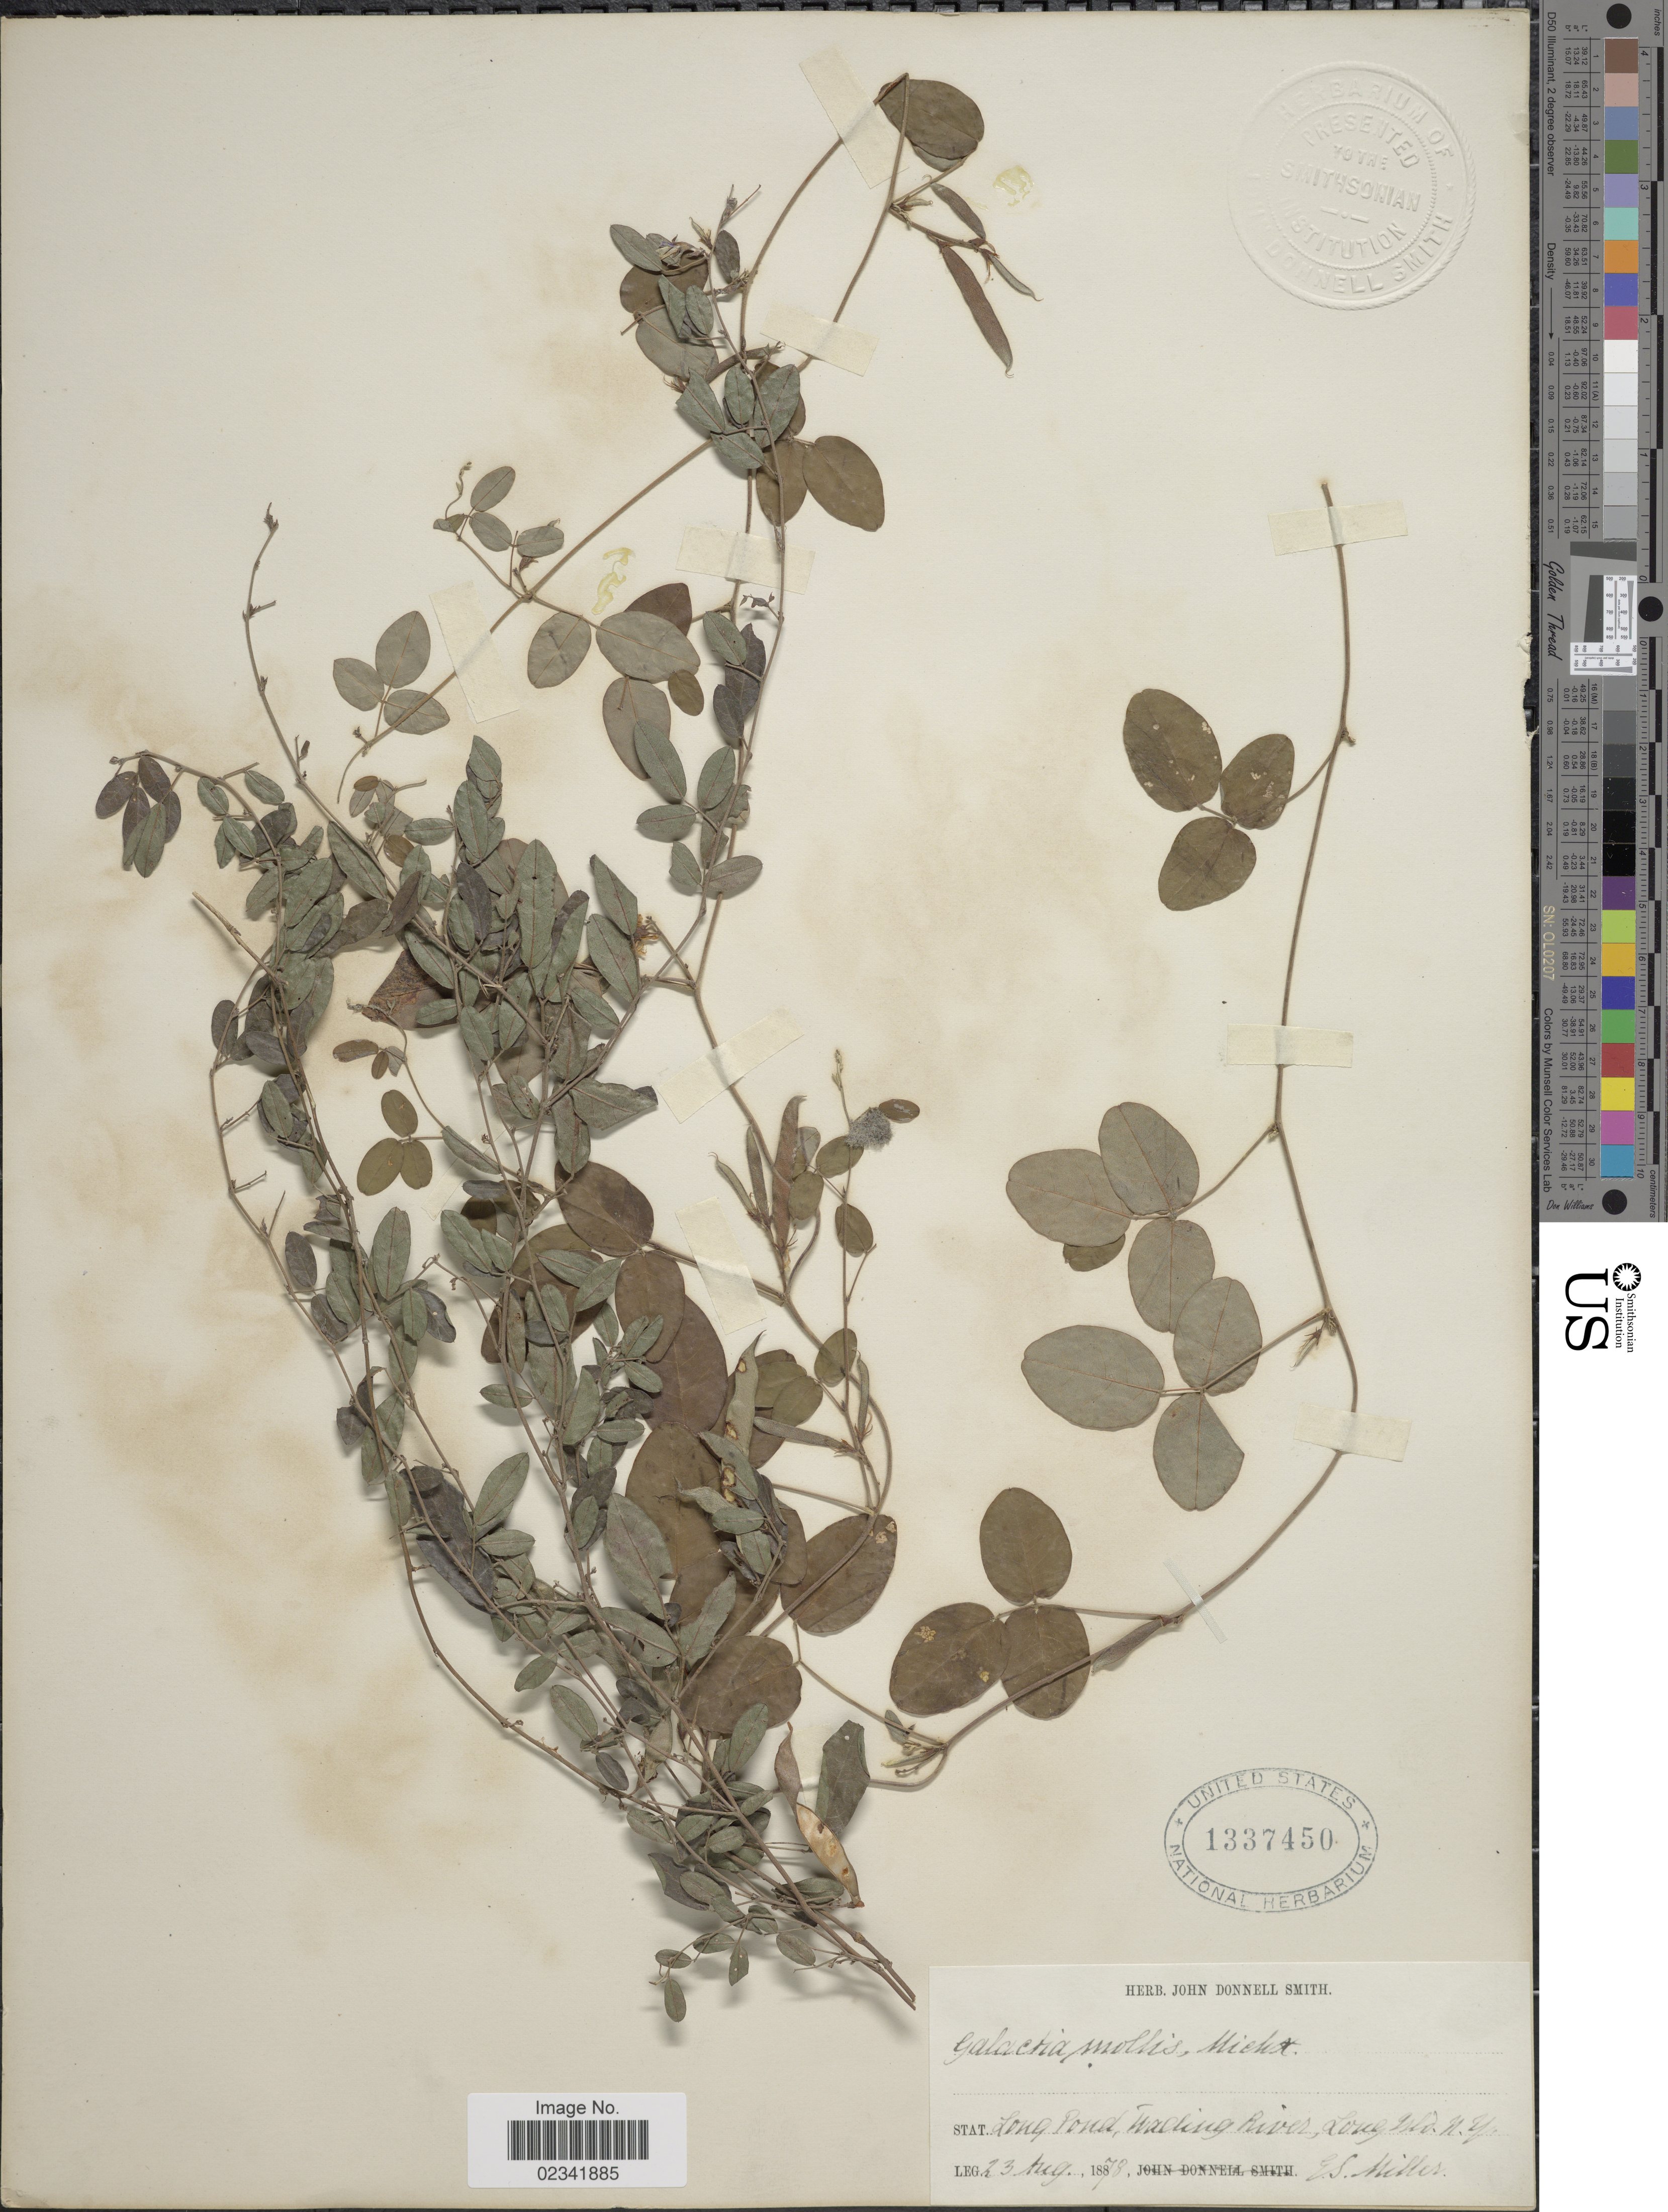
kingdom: Plantae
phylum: Tracheophyta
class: Magnoliopsida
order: Fabales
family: Fabaceae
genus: Galactia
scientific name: Galactia volubilis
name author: (L.) Britton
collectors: E. S. Miller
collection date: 1878-08-23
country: United States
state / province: New York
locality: Long Pond, Tracking River, Long Island, N.Y.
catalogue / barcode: US 1337450